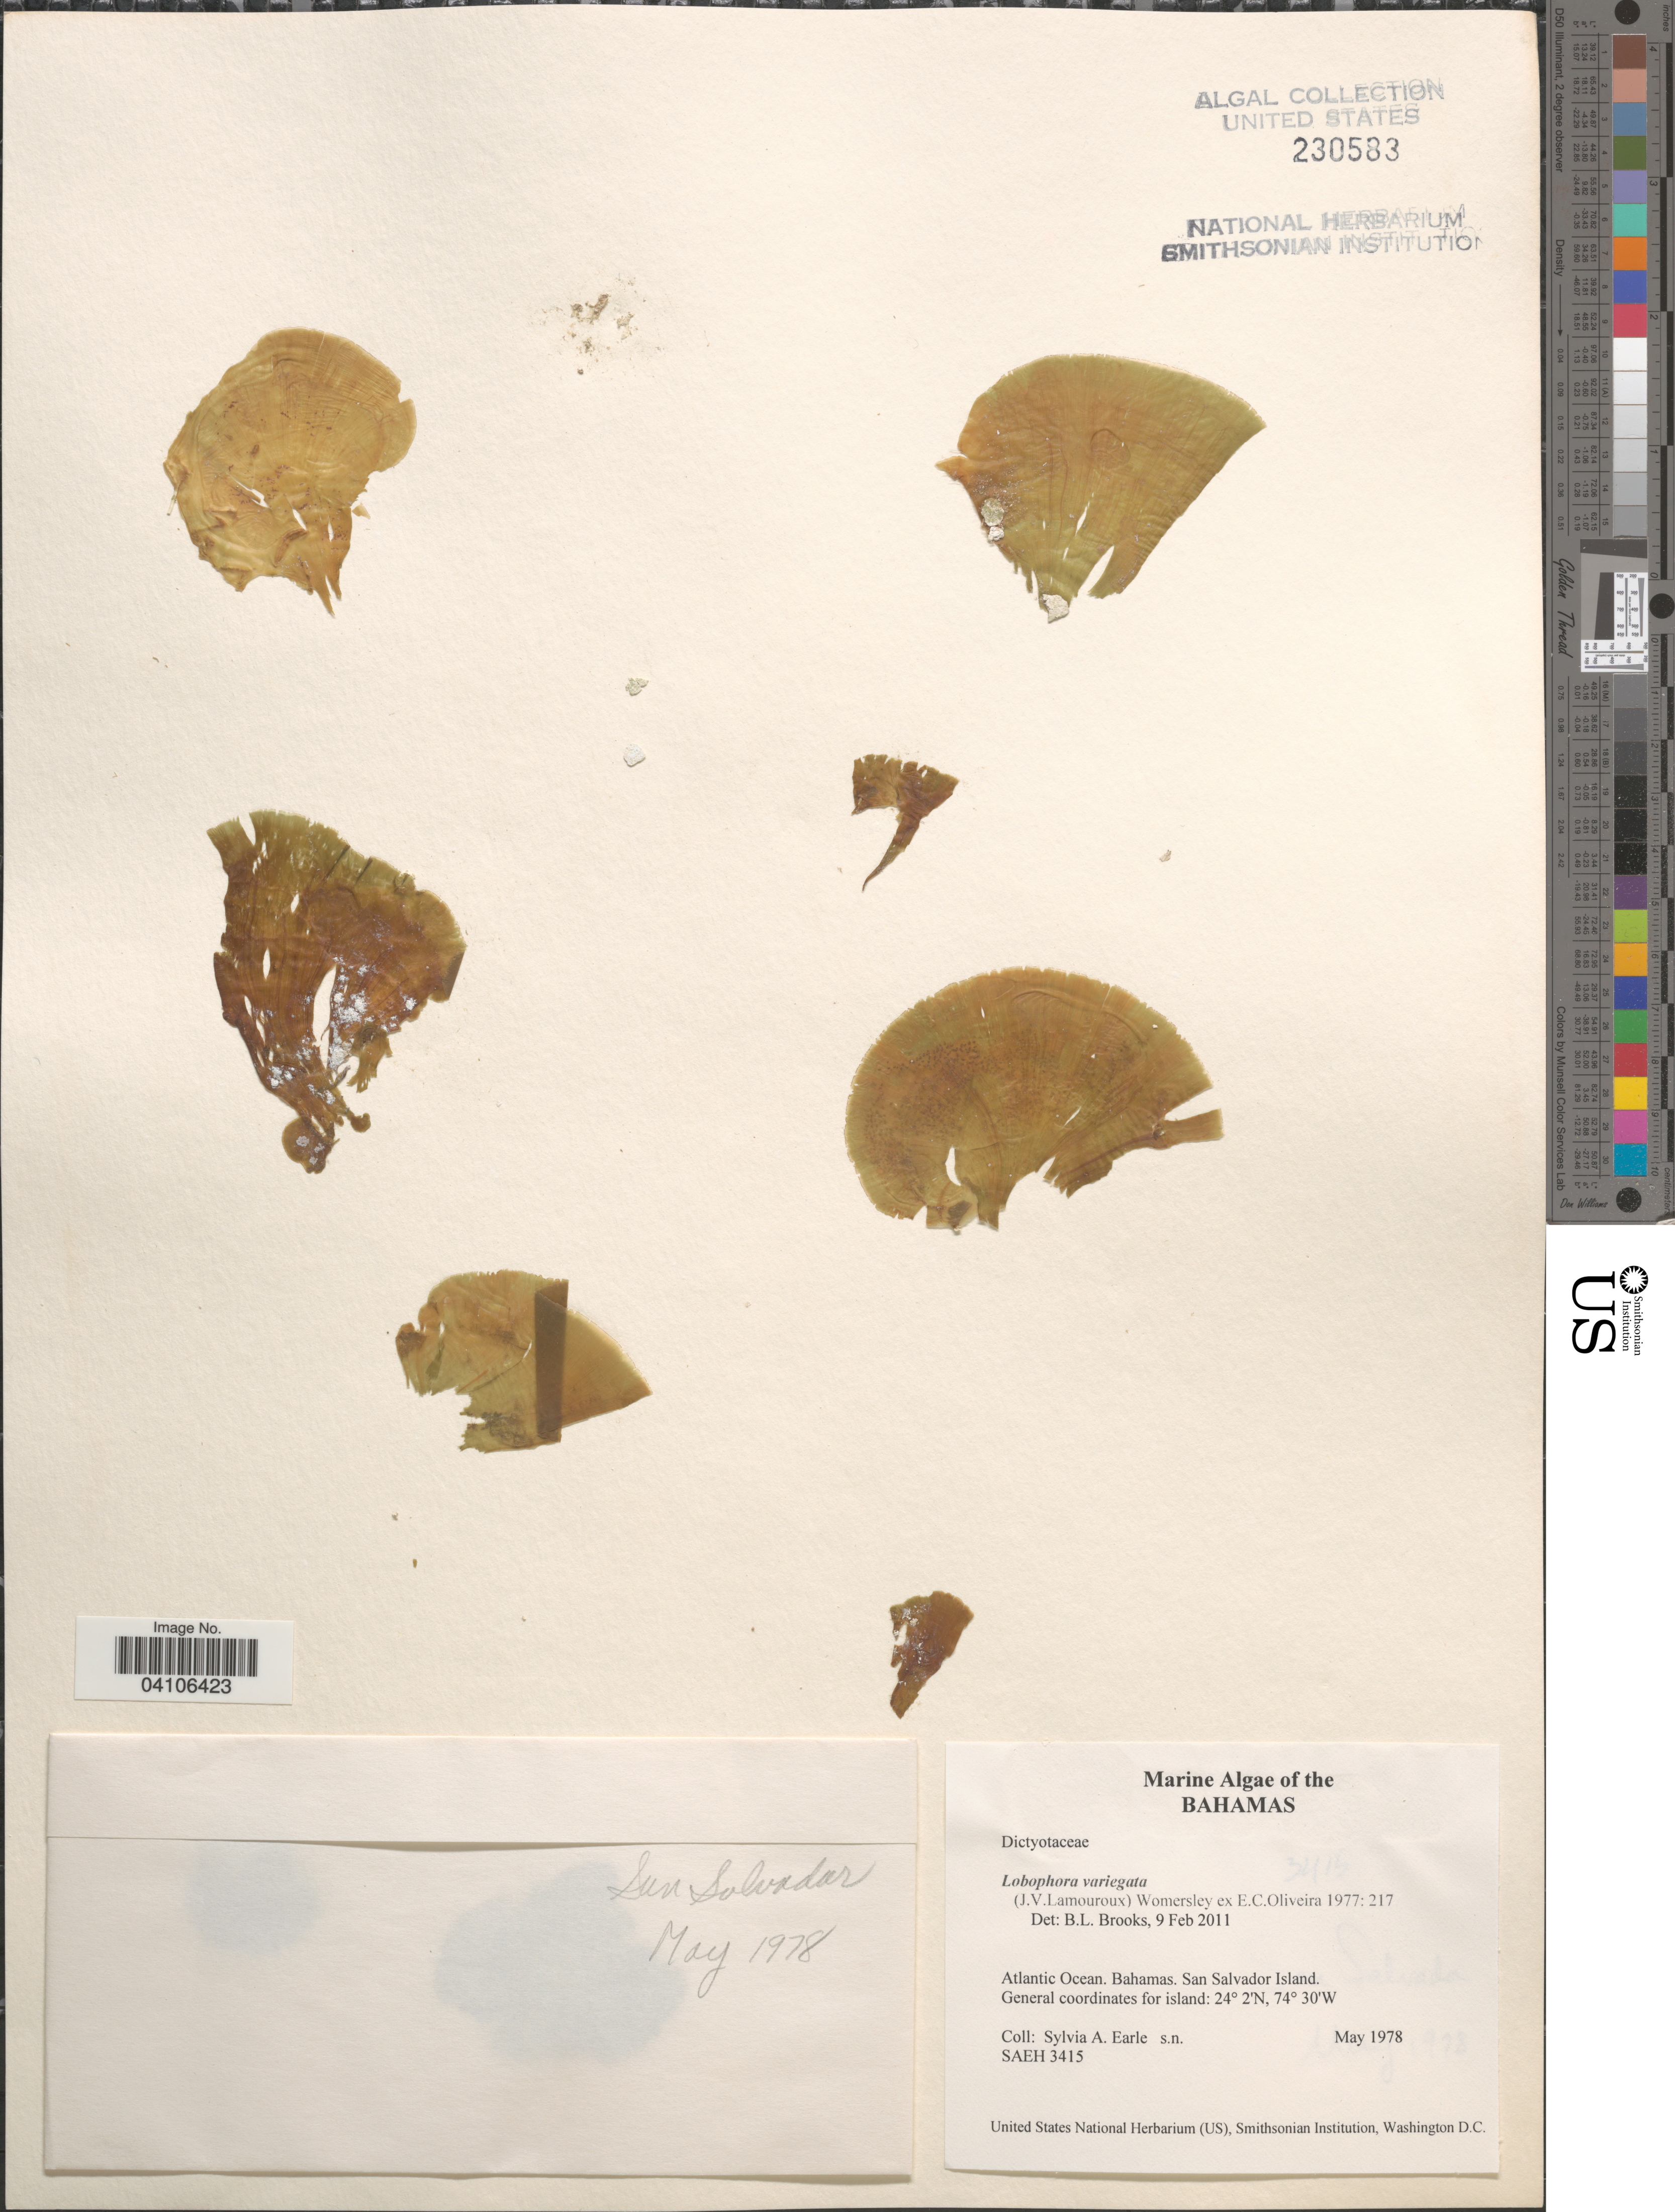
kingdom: Chromista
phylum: Ochrophyta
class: Phaeophyceae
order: Dictyotales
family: Dictyotaceae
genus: Lobophora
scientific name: Lobophora variegata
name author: (J.V.Lamouroux) Womersley & E.C. Oliveira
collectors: S. A. Earle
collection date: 1978-05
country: Bahamas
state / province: San Salvador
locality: Atlantic Ocean. San Salvador Island.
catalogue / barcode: US 230583